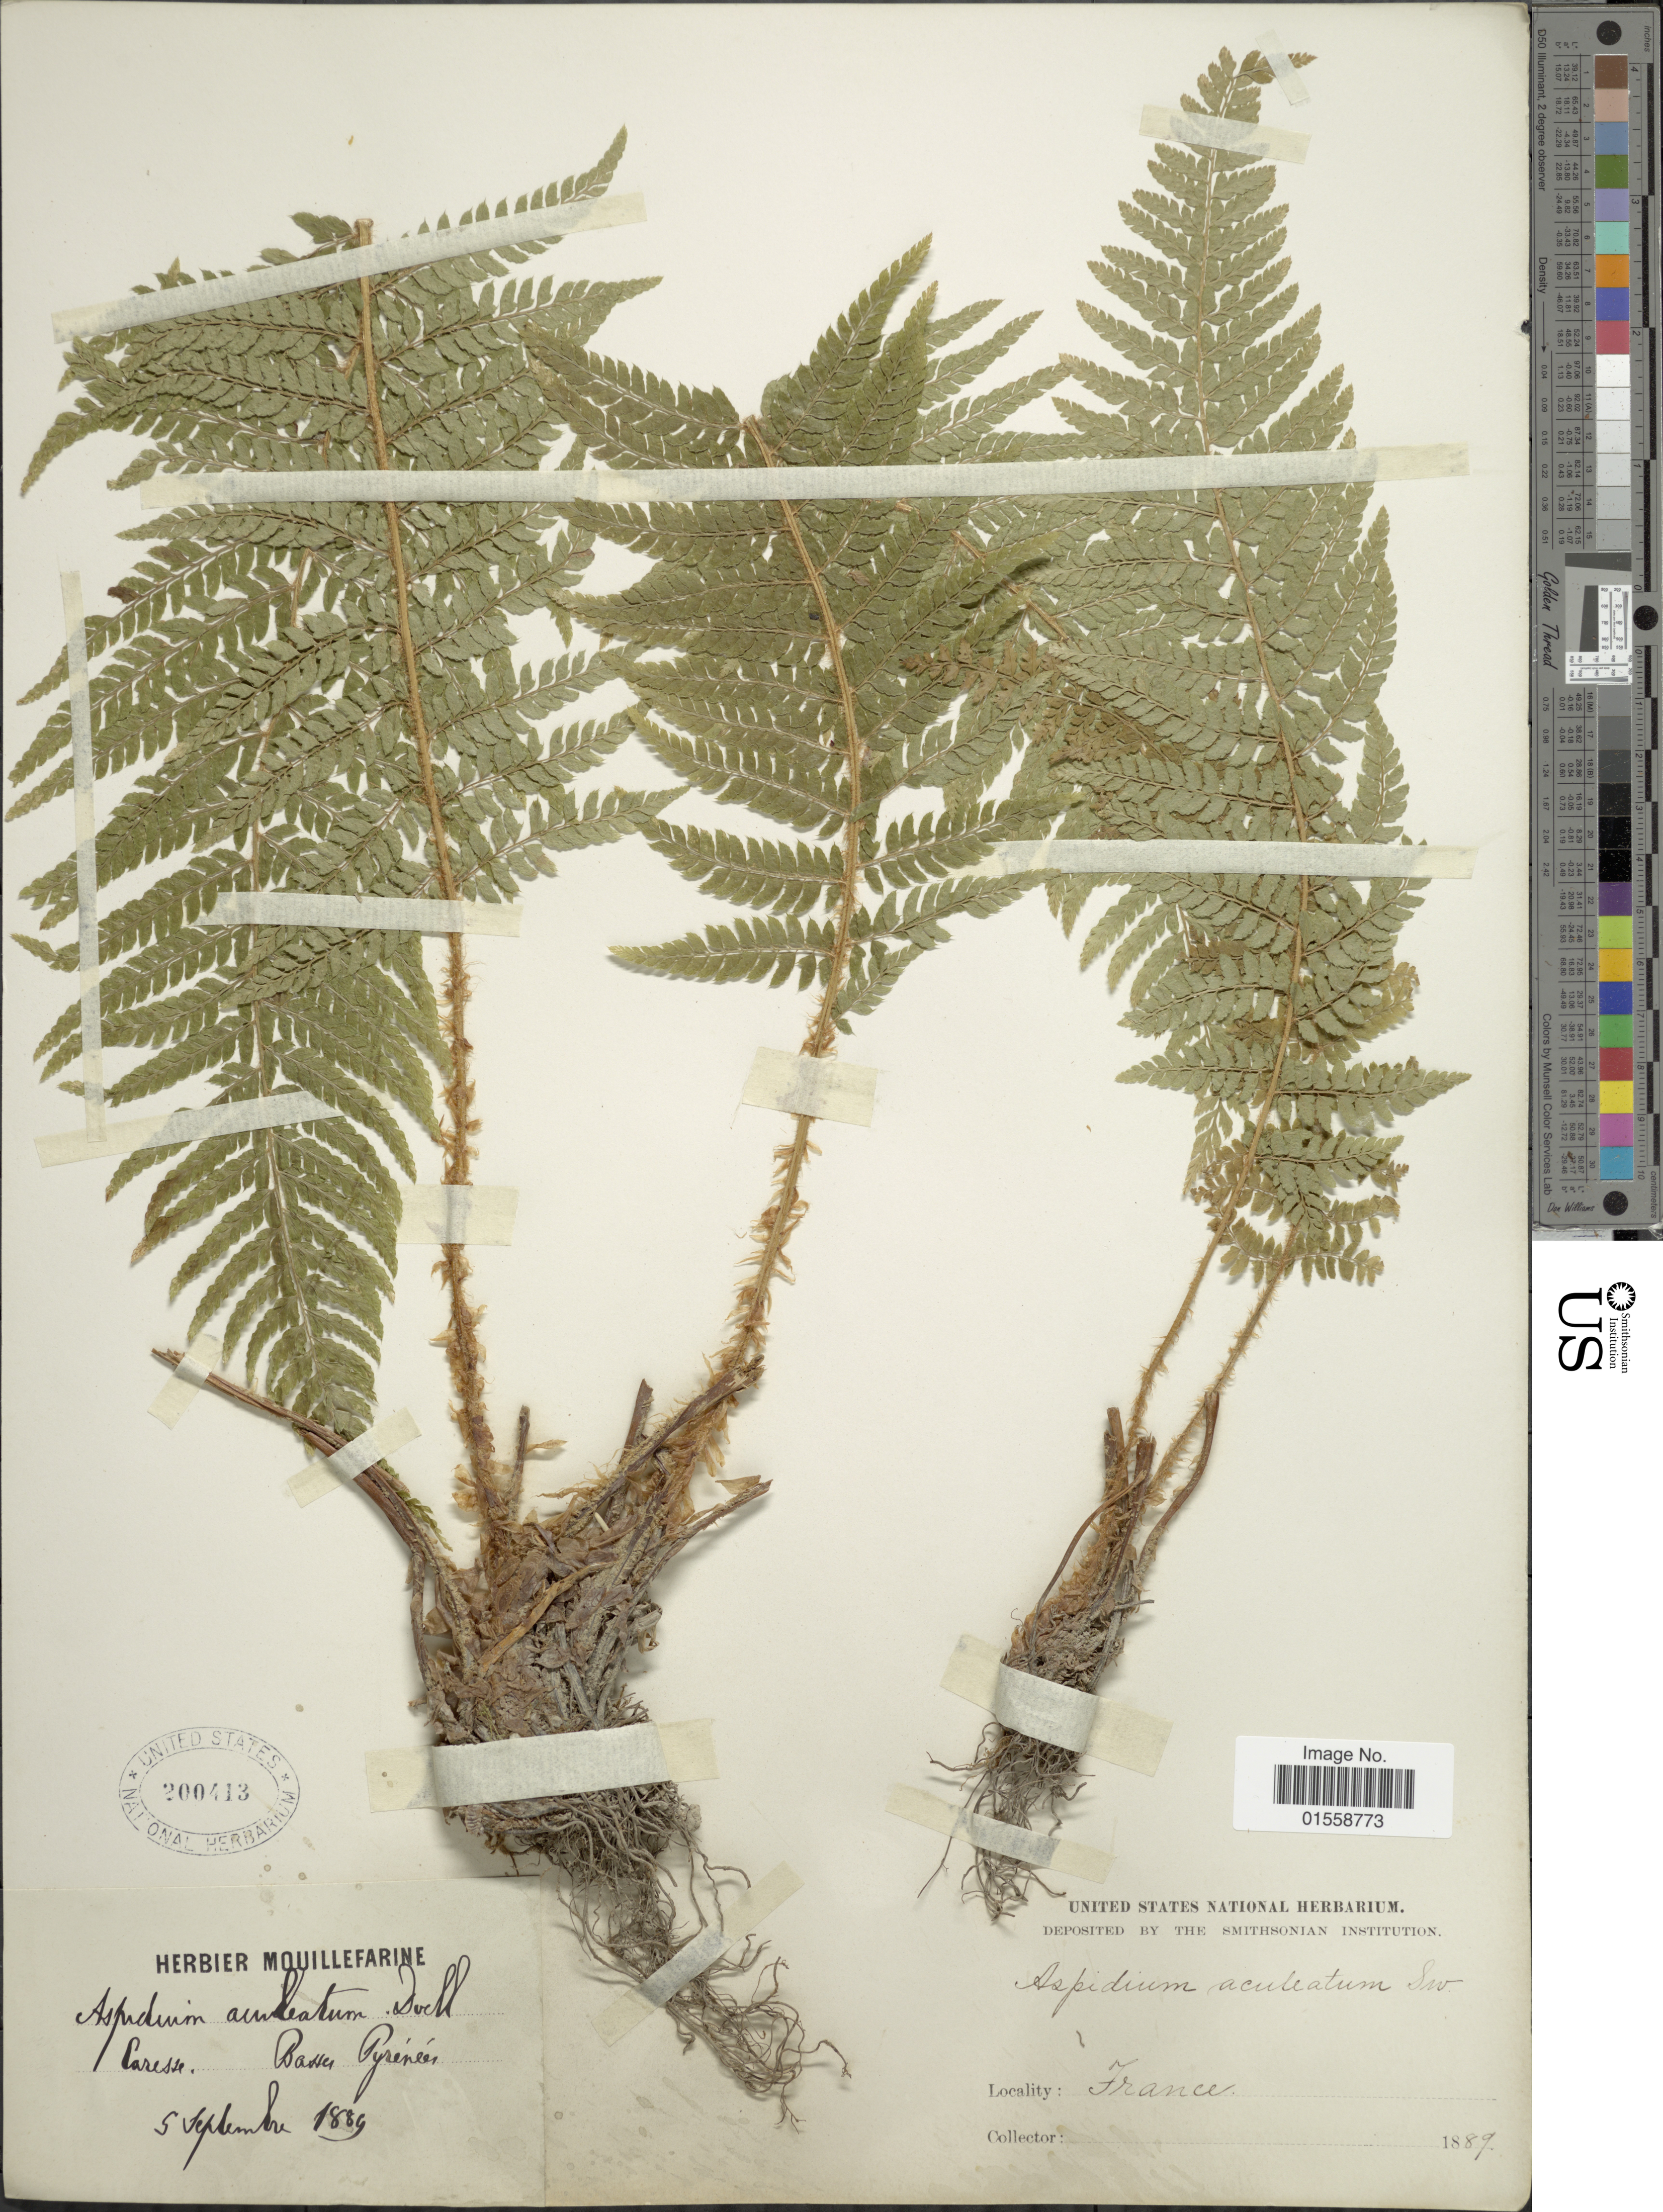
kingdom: Plantae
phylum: Tracheophyta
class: Polypodiopsida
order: Polypodiales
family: Dryopteridaceae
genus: Polystichum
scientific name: Polystichum setiferum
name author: (Forssk.) Moore ex Woynar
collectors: ex herb. Mouillefarine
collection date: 1889-09-05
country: France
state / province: Nouvelle-Aquitaine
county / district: Pyrénées-Atlantiques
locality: Caresse, Basses Pyrénées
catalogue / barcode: US 200413